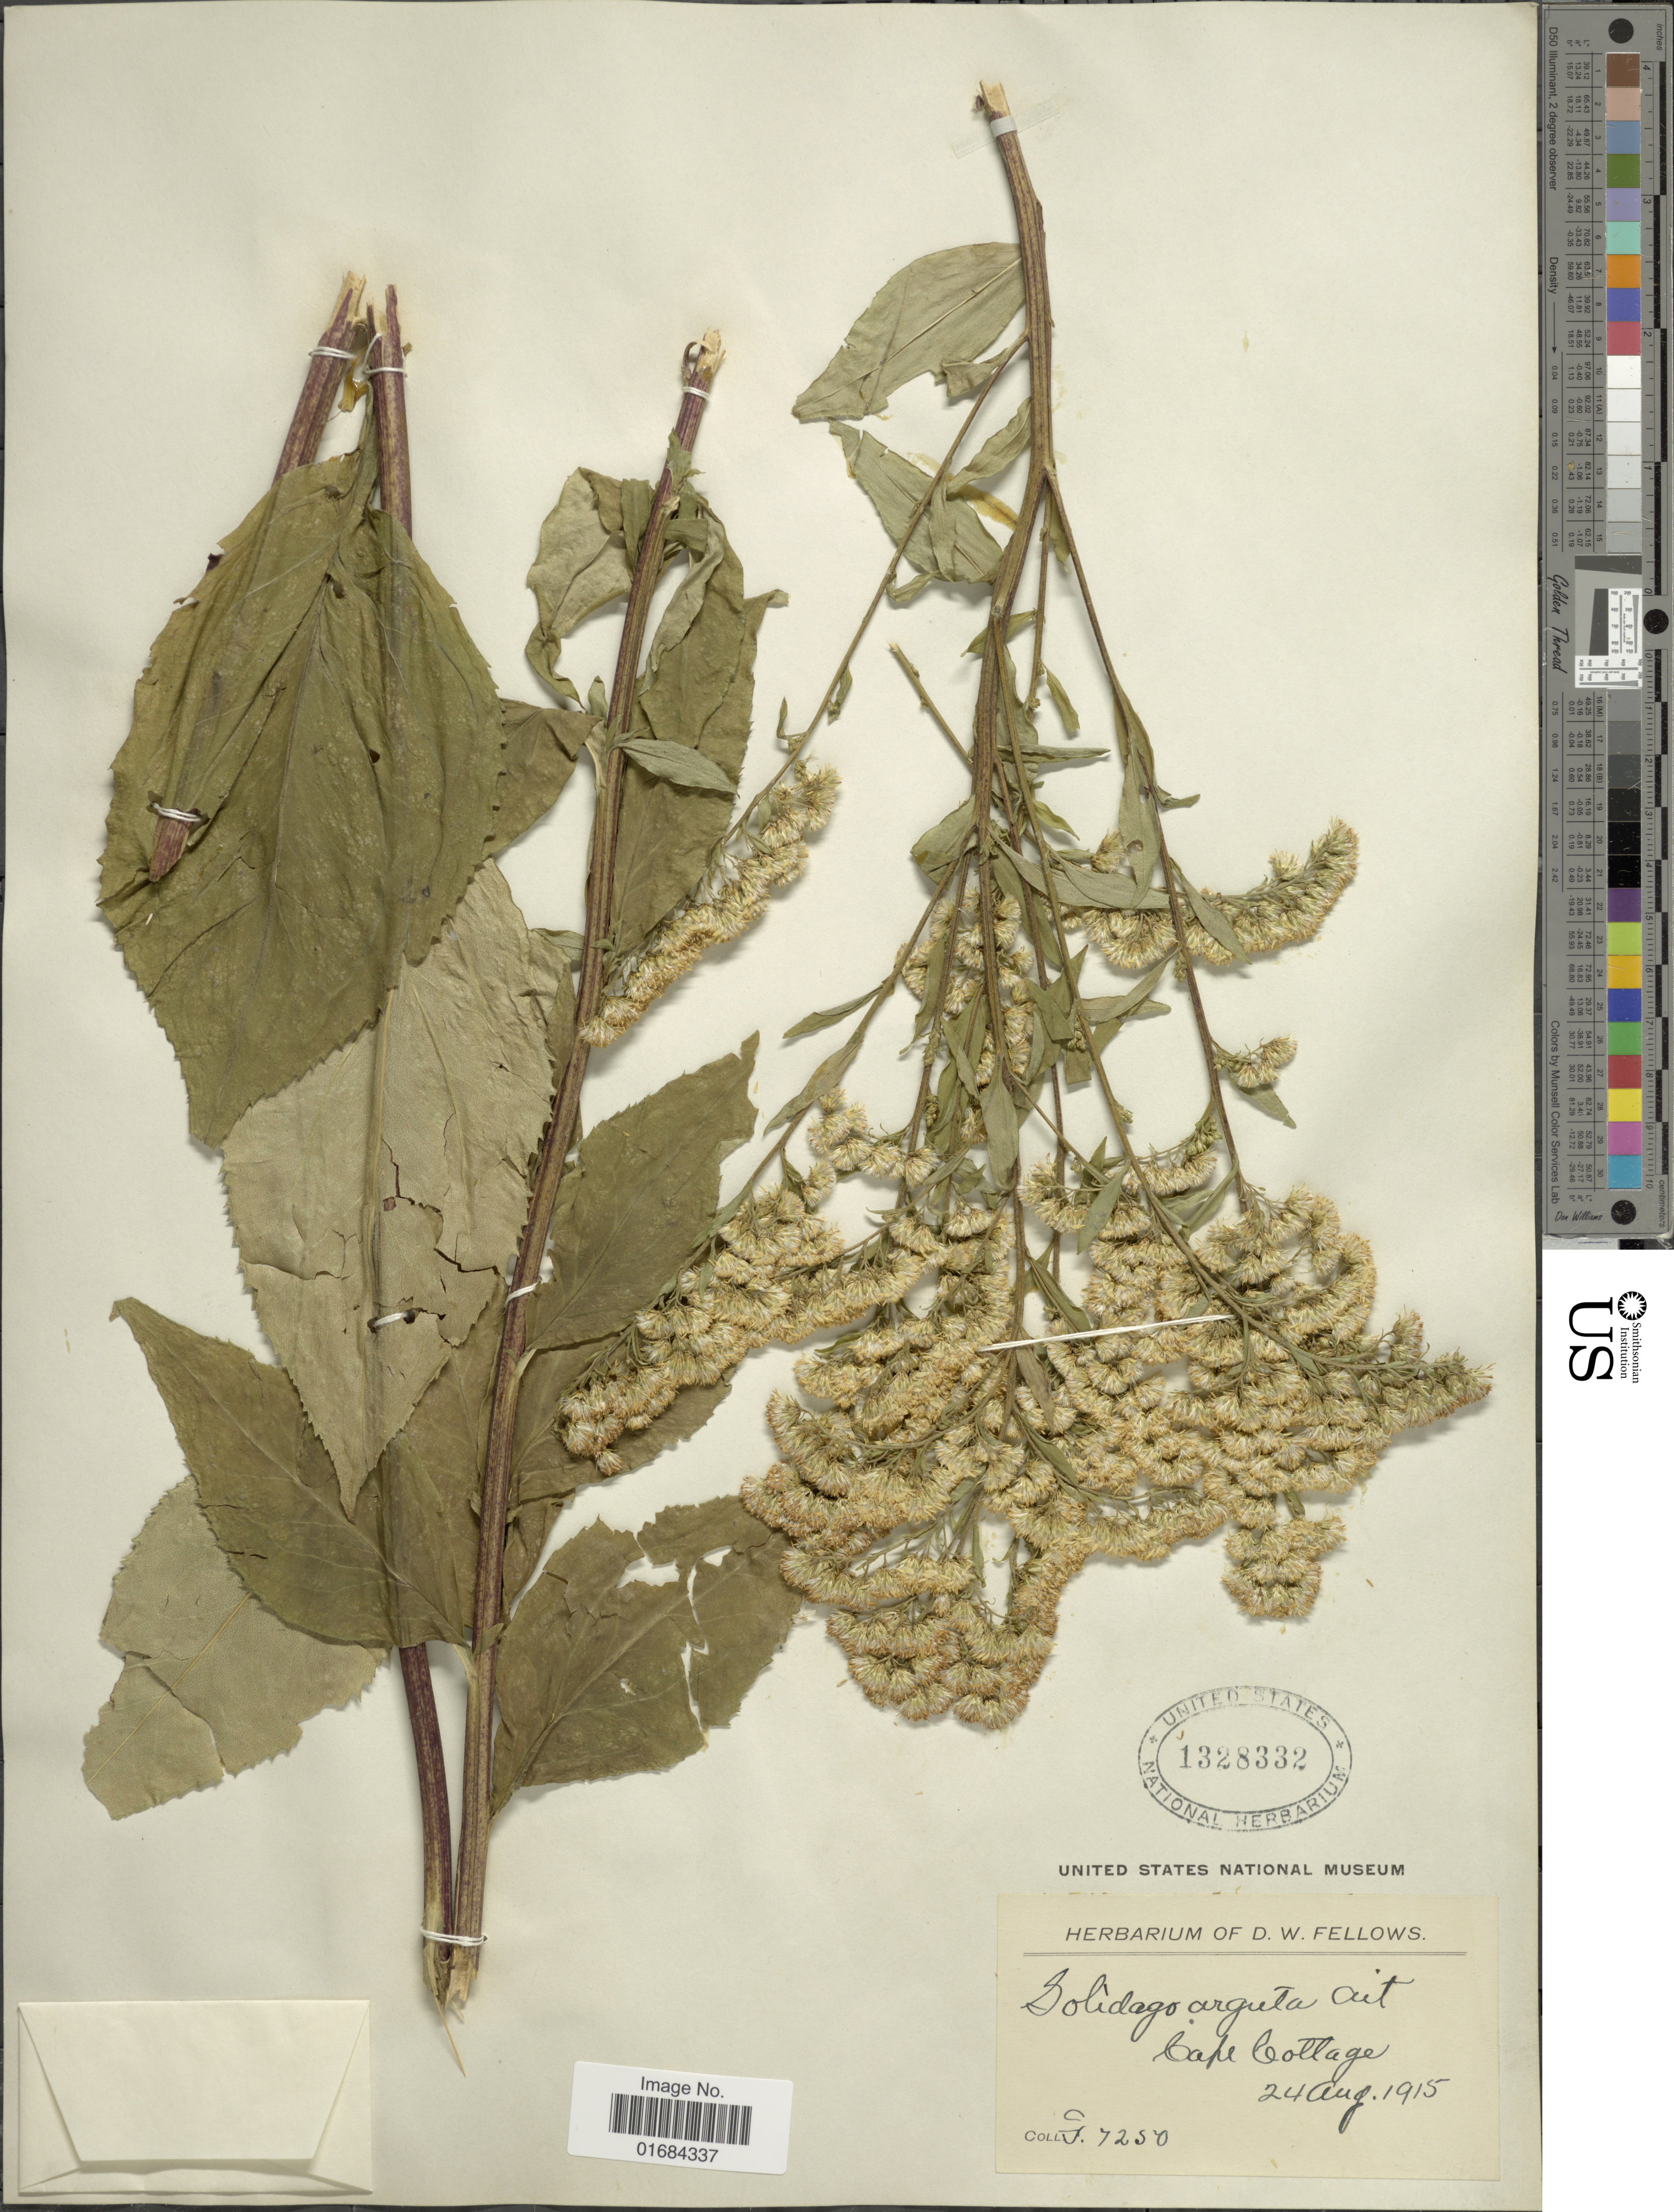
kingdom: Plantae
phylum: Tracheophyta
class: Magnoliopsida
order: Asterales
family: Asteraceae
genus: Solidago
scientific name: Solidago arguta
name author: Aiton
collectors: D. W. Fellows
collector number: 7250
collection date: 1915-08-24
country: United States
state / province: Maine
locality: Cape Cottage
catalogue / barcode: US 1328332